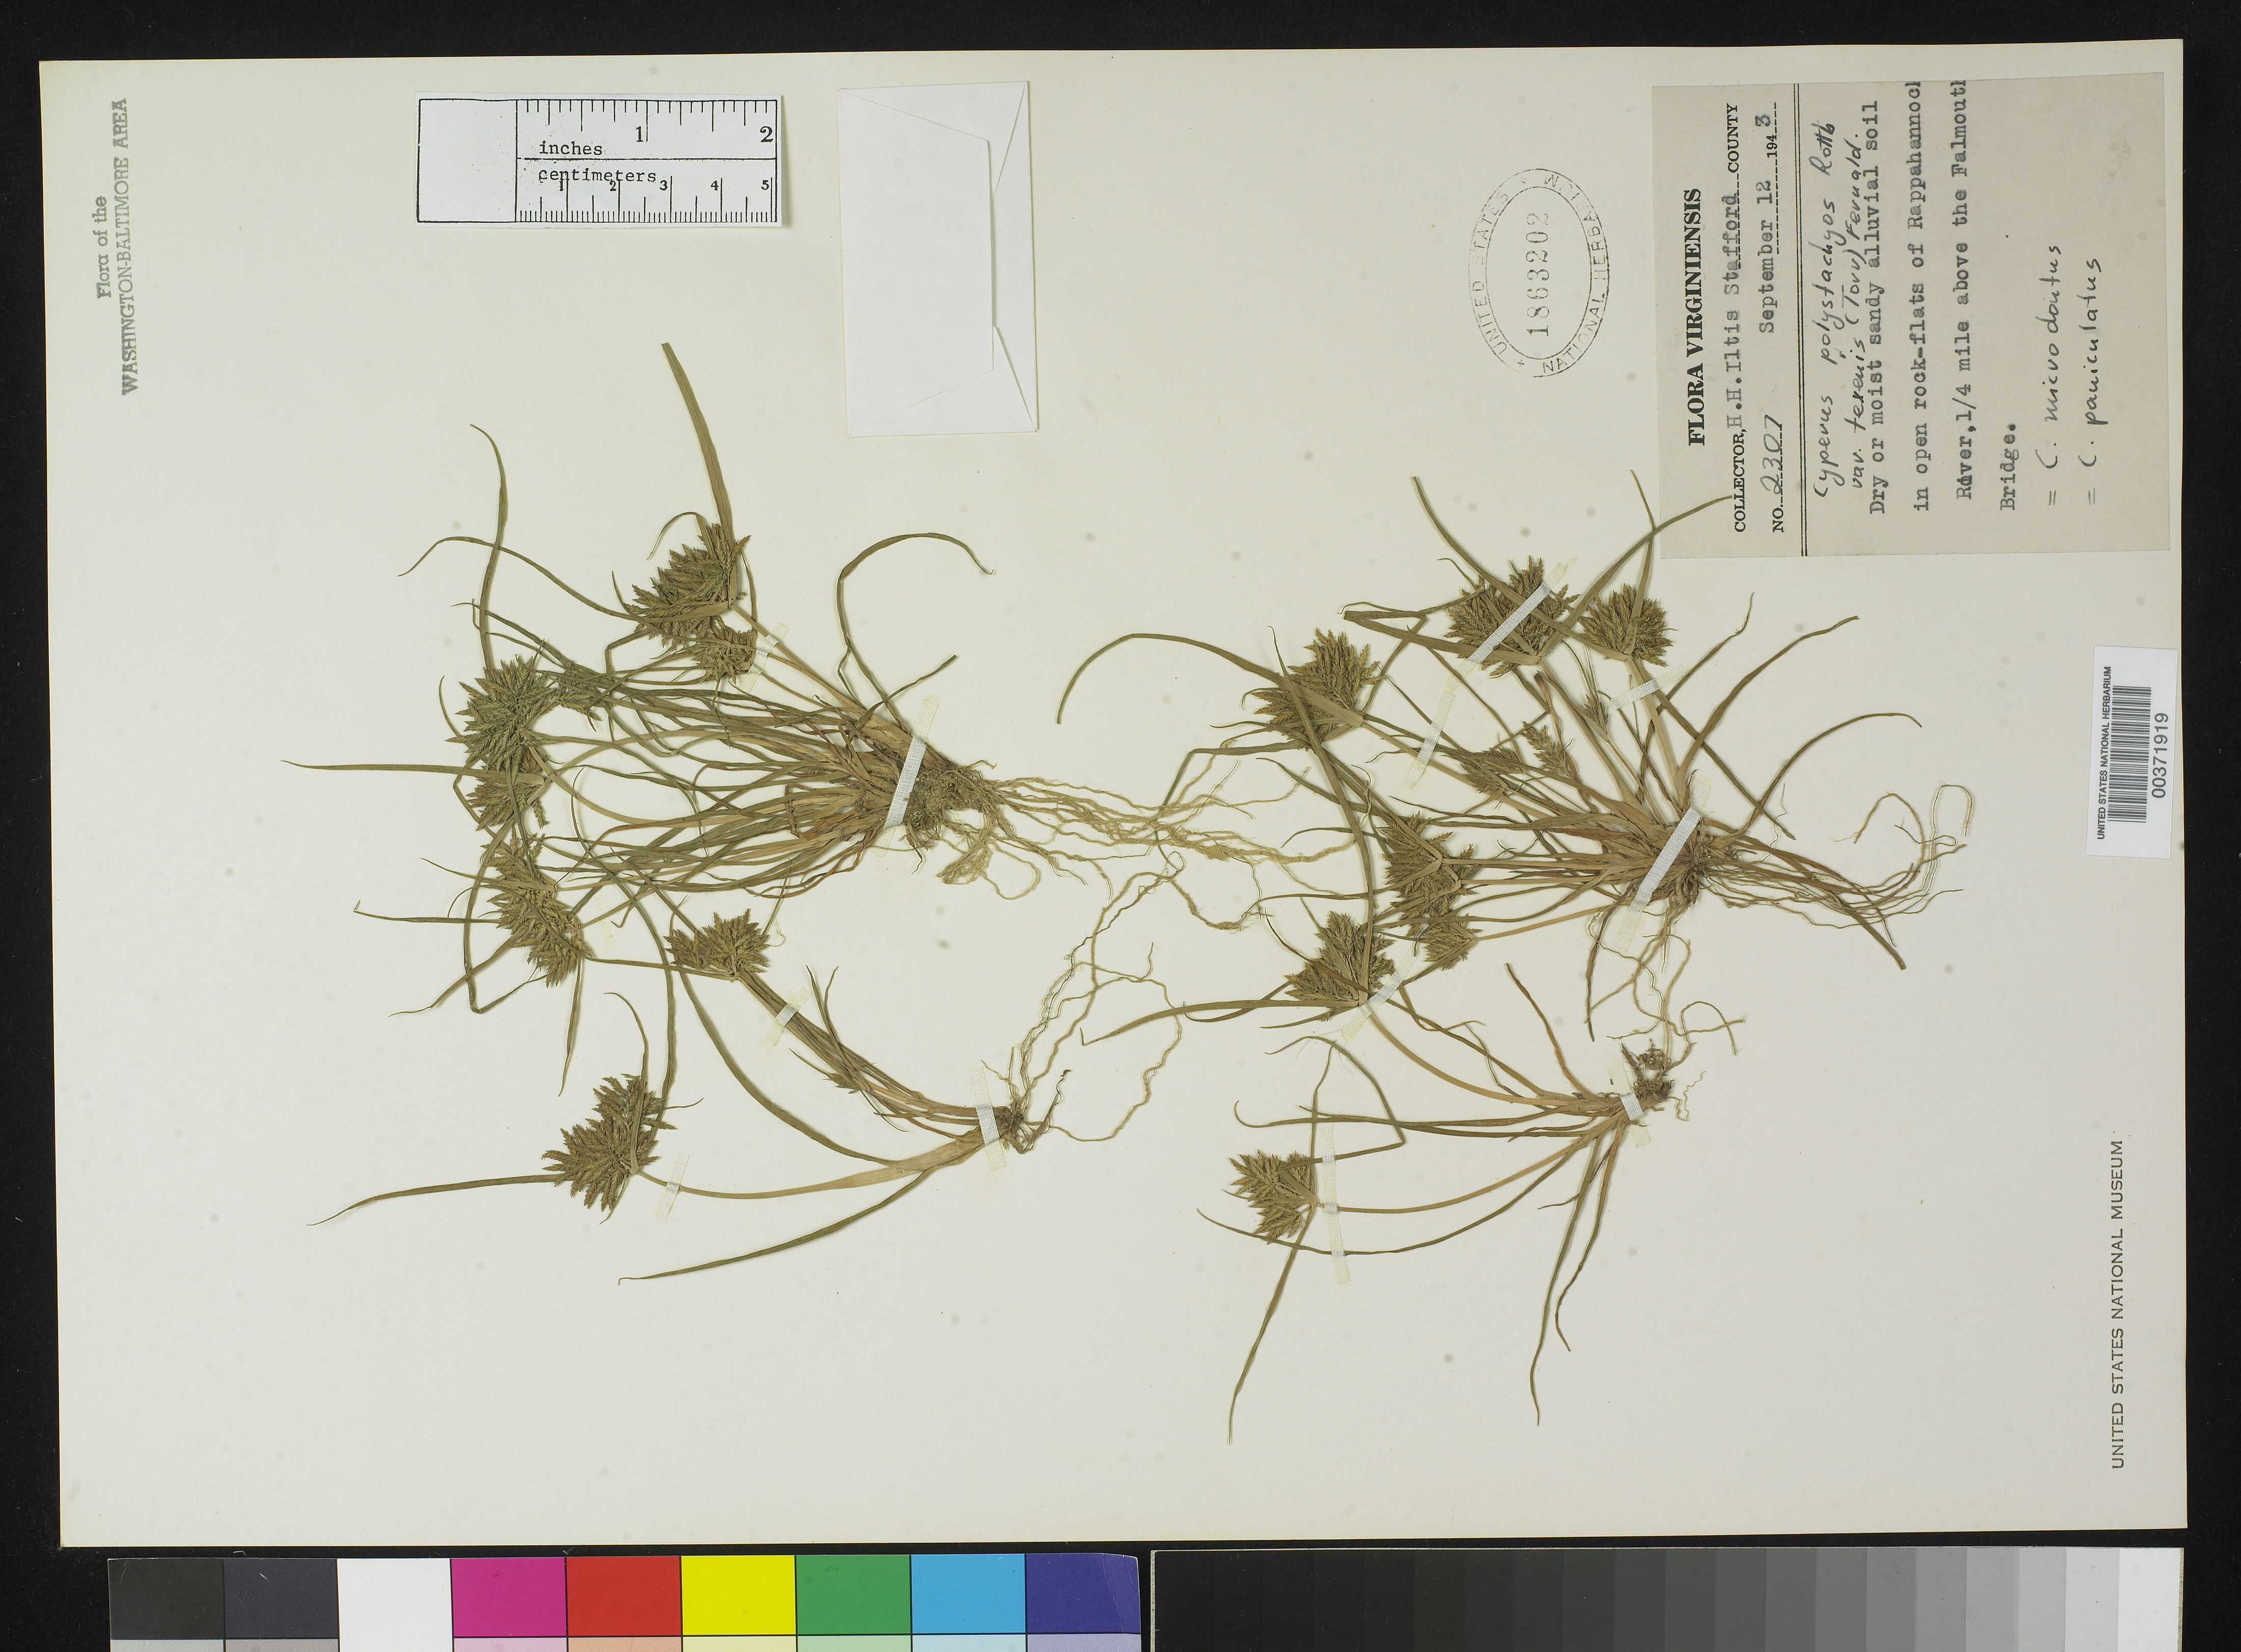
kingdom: Plantae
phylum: Tracheophyta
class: Liliopsida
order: Poales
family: Cyperaceae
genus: Cyperus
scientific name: Cyperus polystachyos var. texensis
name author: (Torr.) Fernald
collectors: H. H. Iltis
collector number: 2307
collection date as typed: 12 Sep 1943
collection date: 1943-09-12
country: United States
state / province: Virginia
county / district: Stafford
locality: Rappahannock River, above Falmouth Bridge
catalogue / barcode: US 1863202